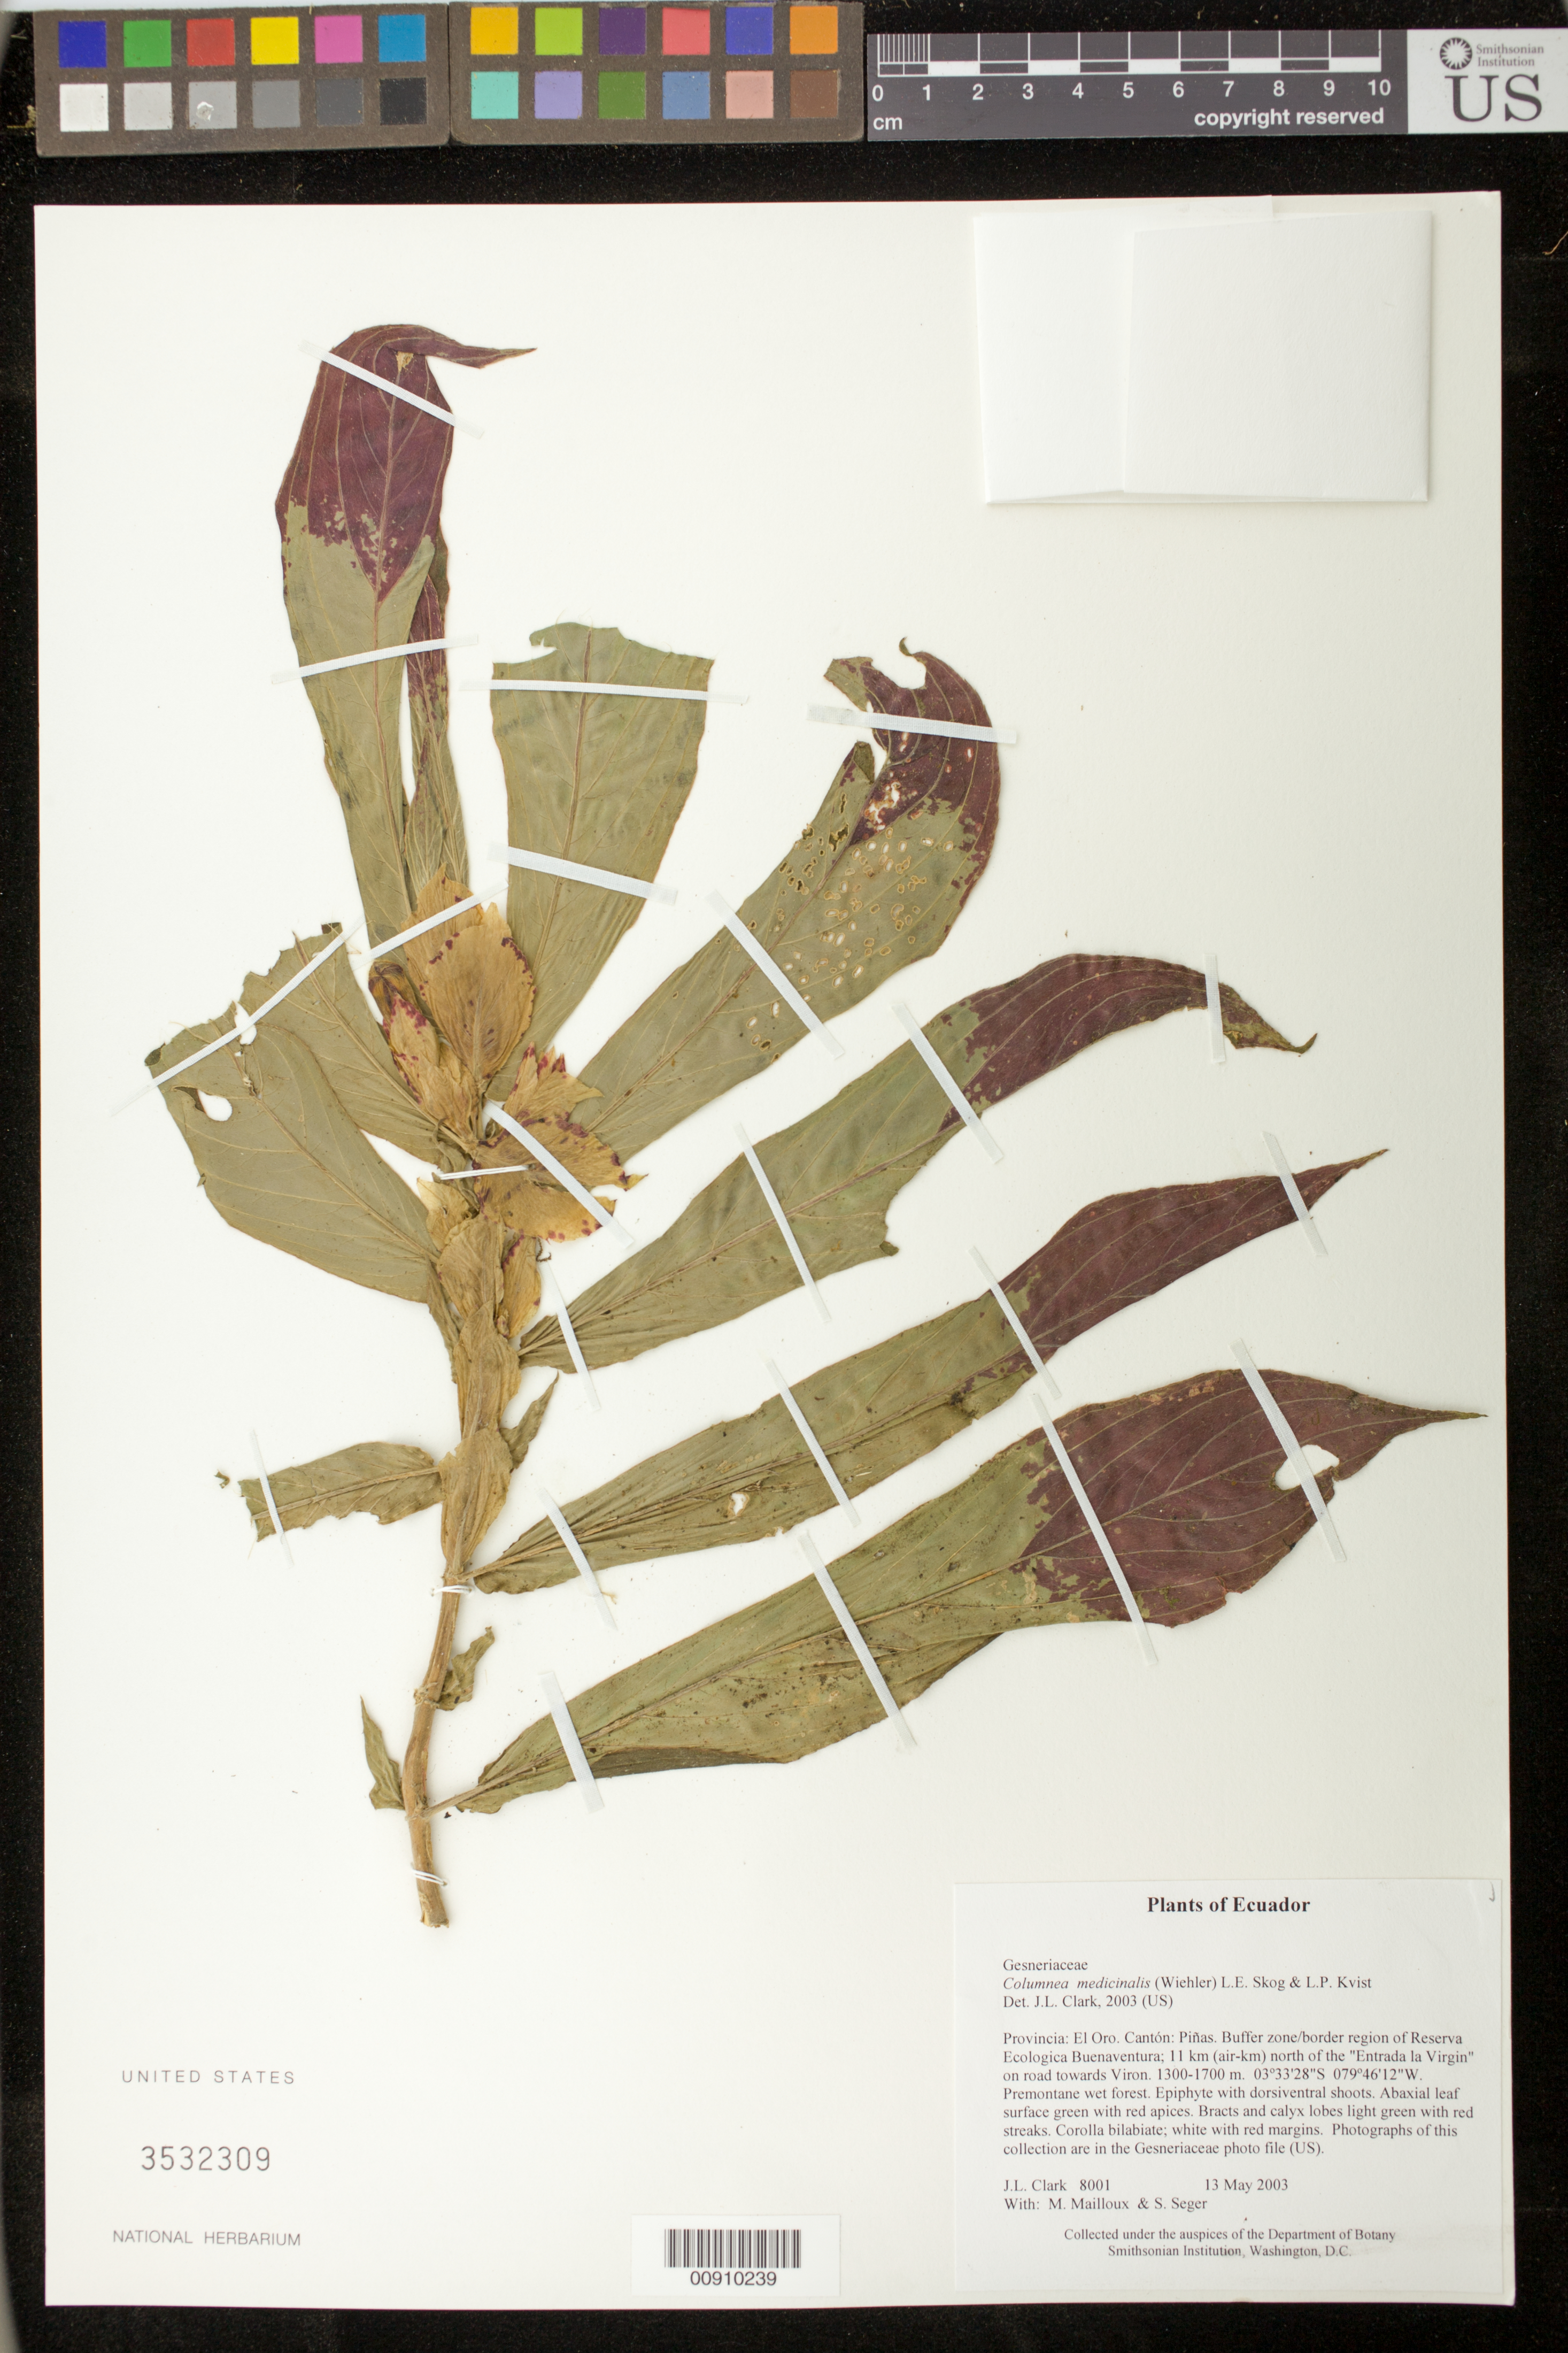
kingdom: Plantae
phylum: Tracheophyta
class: Magnoliopsida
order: Lamiales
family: Gesneriaceae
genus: Columnea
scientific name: Columnea medicinalis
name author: (Wiehler) L.E. Skog & L.P. Kvist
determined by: Clark, J. L., (SEL), The Marie Selby Botanical Garden (UNITED STATES)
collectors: J. L. Clark, M. Mailloux & S. Seger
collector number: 8001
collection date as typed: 13 May 2003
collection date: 2003-05-13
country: Ecuador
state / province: El Oro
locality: Piñas. Buffer zone/border region of Reserva Ecologica Buenaventura; 11 km (air-km) north of the "Entrada la Virgin" on road towards Viron.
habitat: Premontane wet forest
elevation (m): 1300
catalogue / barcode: US 3532309